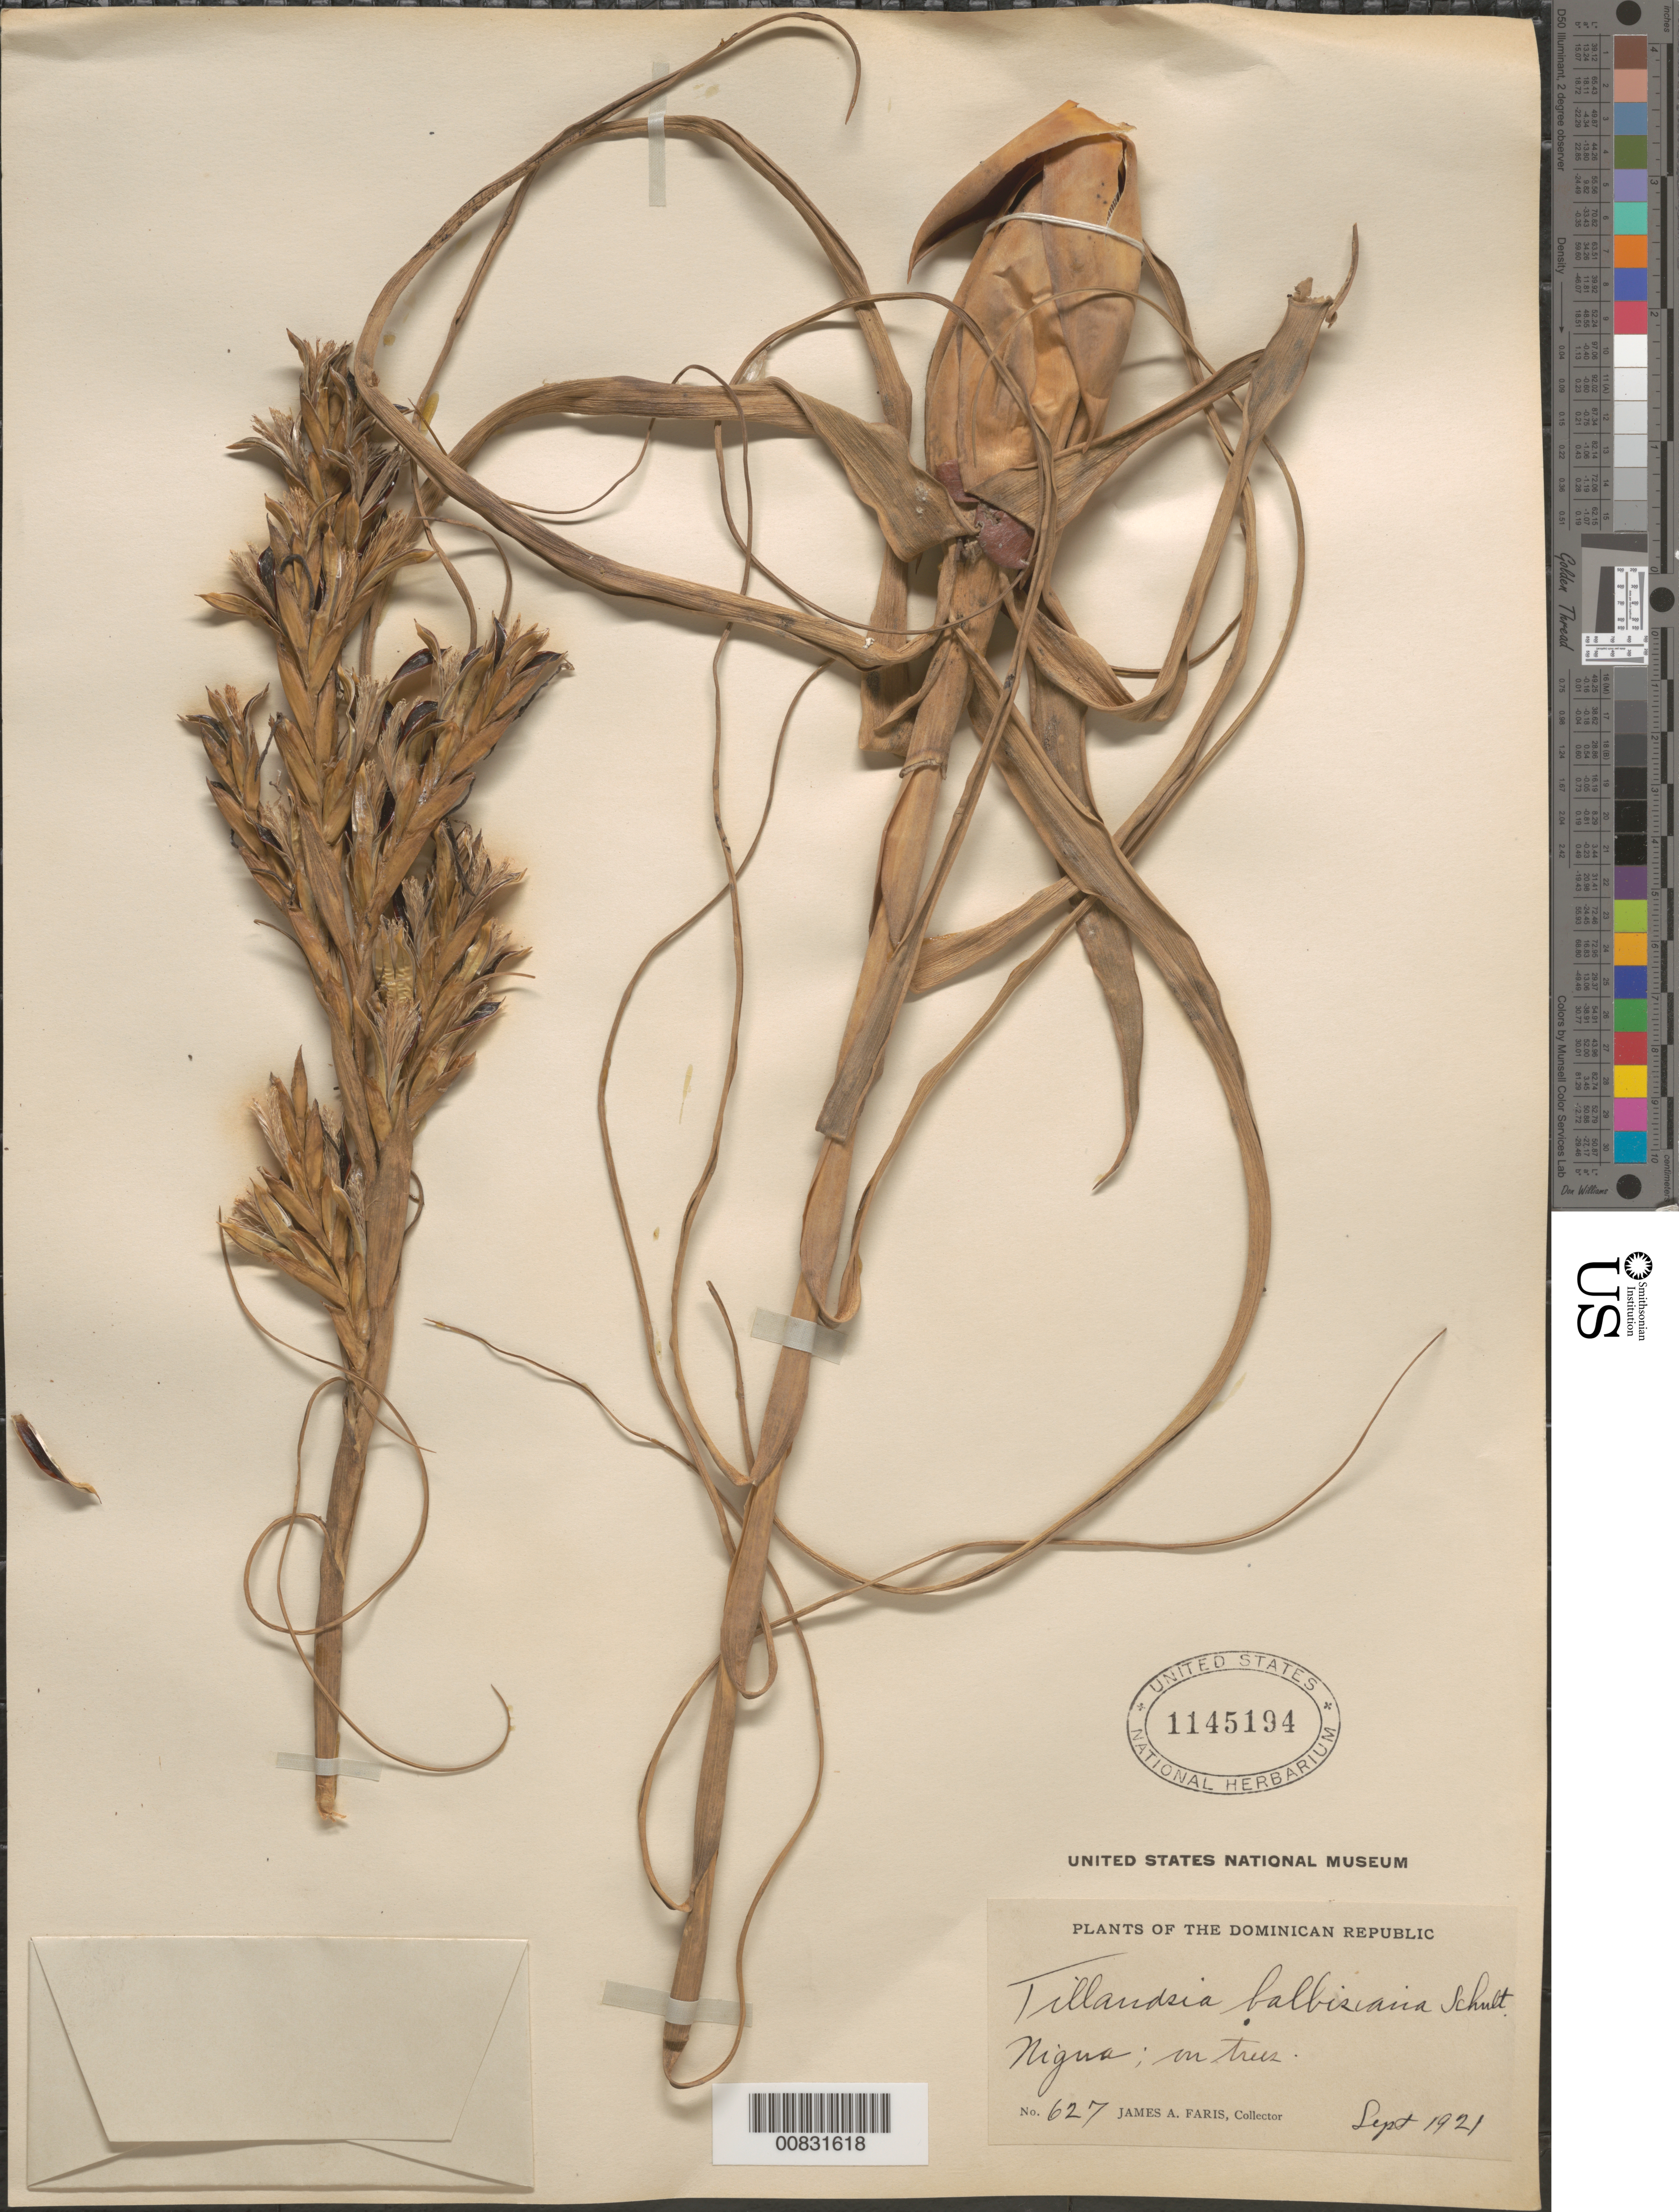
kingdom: Plantae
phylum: Tracheophyta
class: Liliopsida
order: Poales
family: Bromeliaceae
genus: Tillandsia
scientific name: Tillandsia balbisiana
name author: Schult. f.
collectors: J. Faris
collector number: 627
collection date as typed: Sep 1921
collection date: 1921-09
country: Dominican Republic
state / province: San Cristóbal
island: Hispaniola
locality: Nigua.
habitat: On trees.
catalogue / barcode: US 1145194